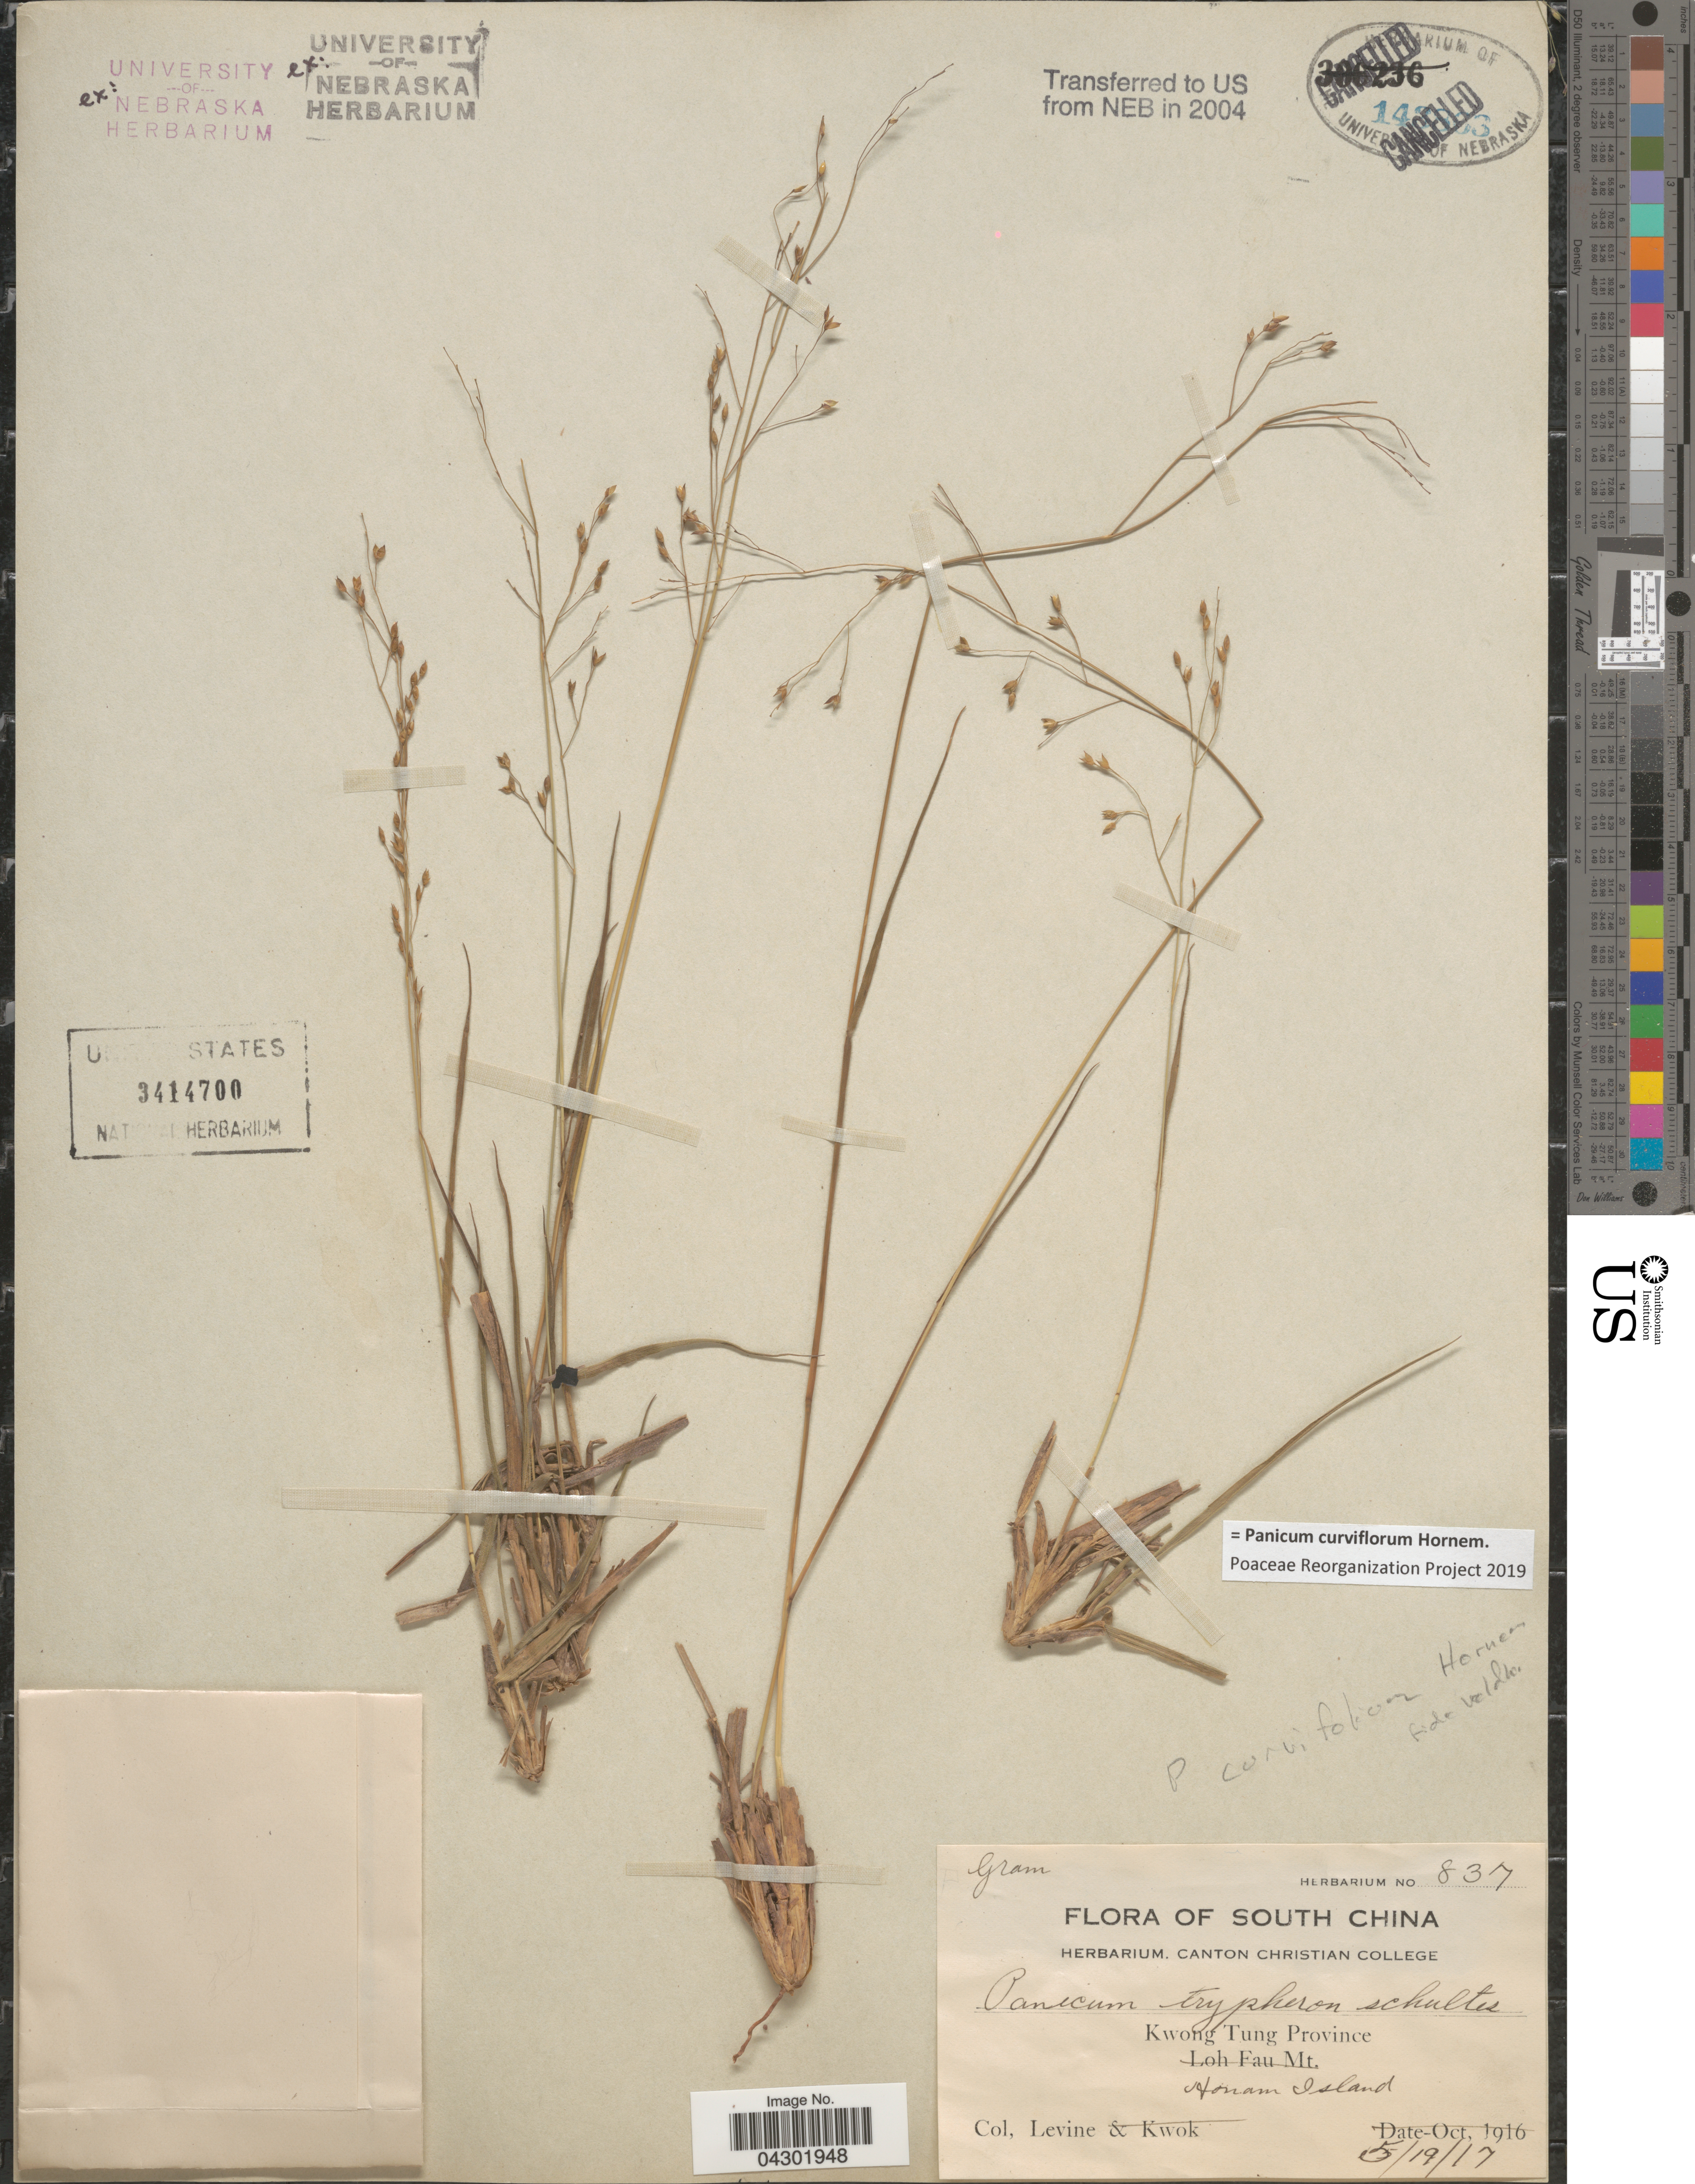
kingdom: Plantae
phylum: Tracheophyta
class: Liliopsida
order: Poales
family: Poaceae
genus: Panicum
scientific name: Panicum curviflorum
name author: Hornem.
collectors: -. Levine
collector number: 837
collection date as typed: Transcribed d/m/y: 19/5/17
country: China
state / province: Guangdong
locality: Kwong Tung Province. Honam Island. South China.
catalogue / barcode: US 3414700